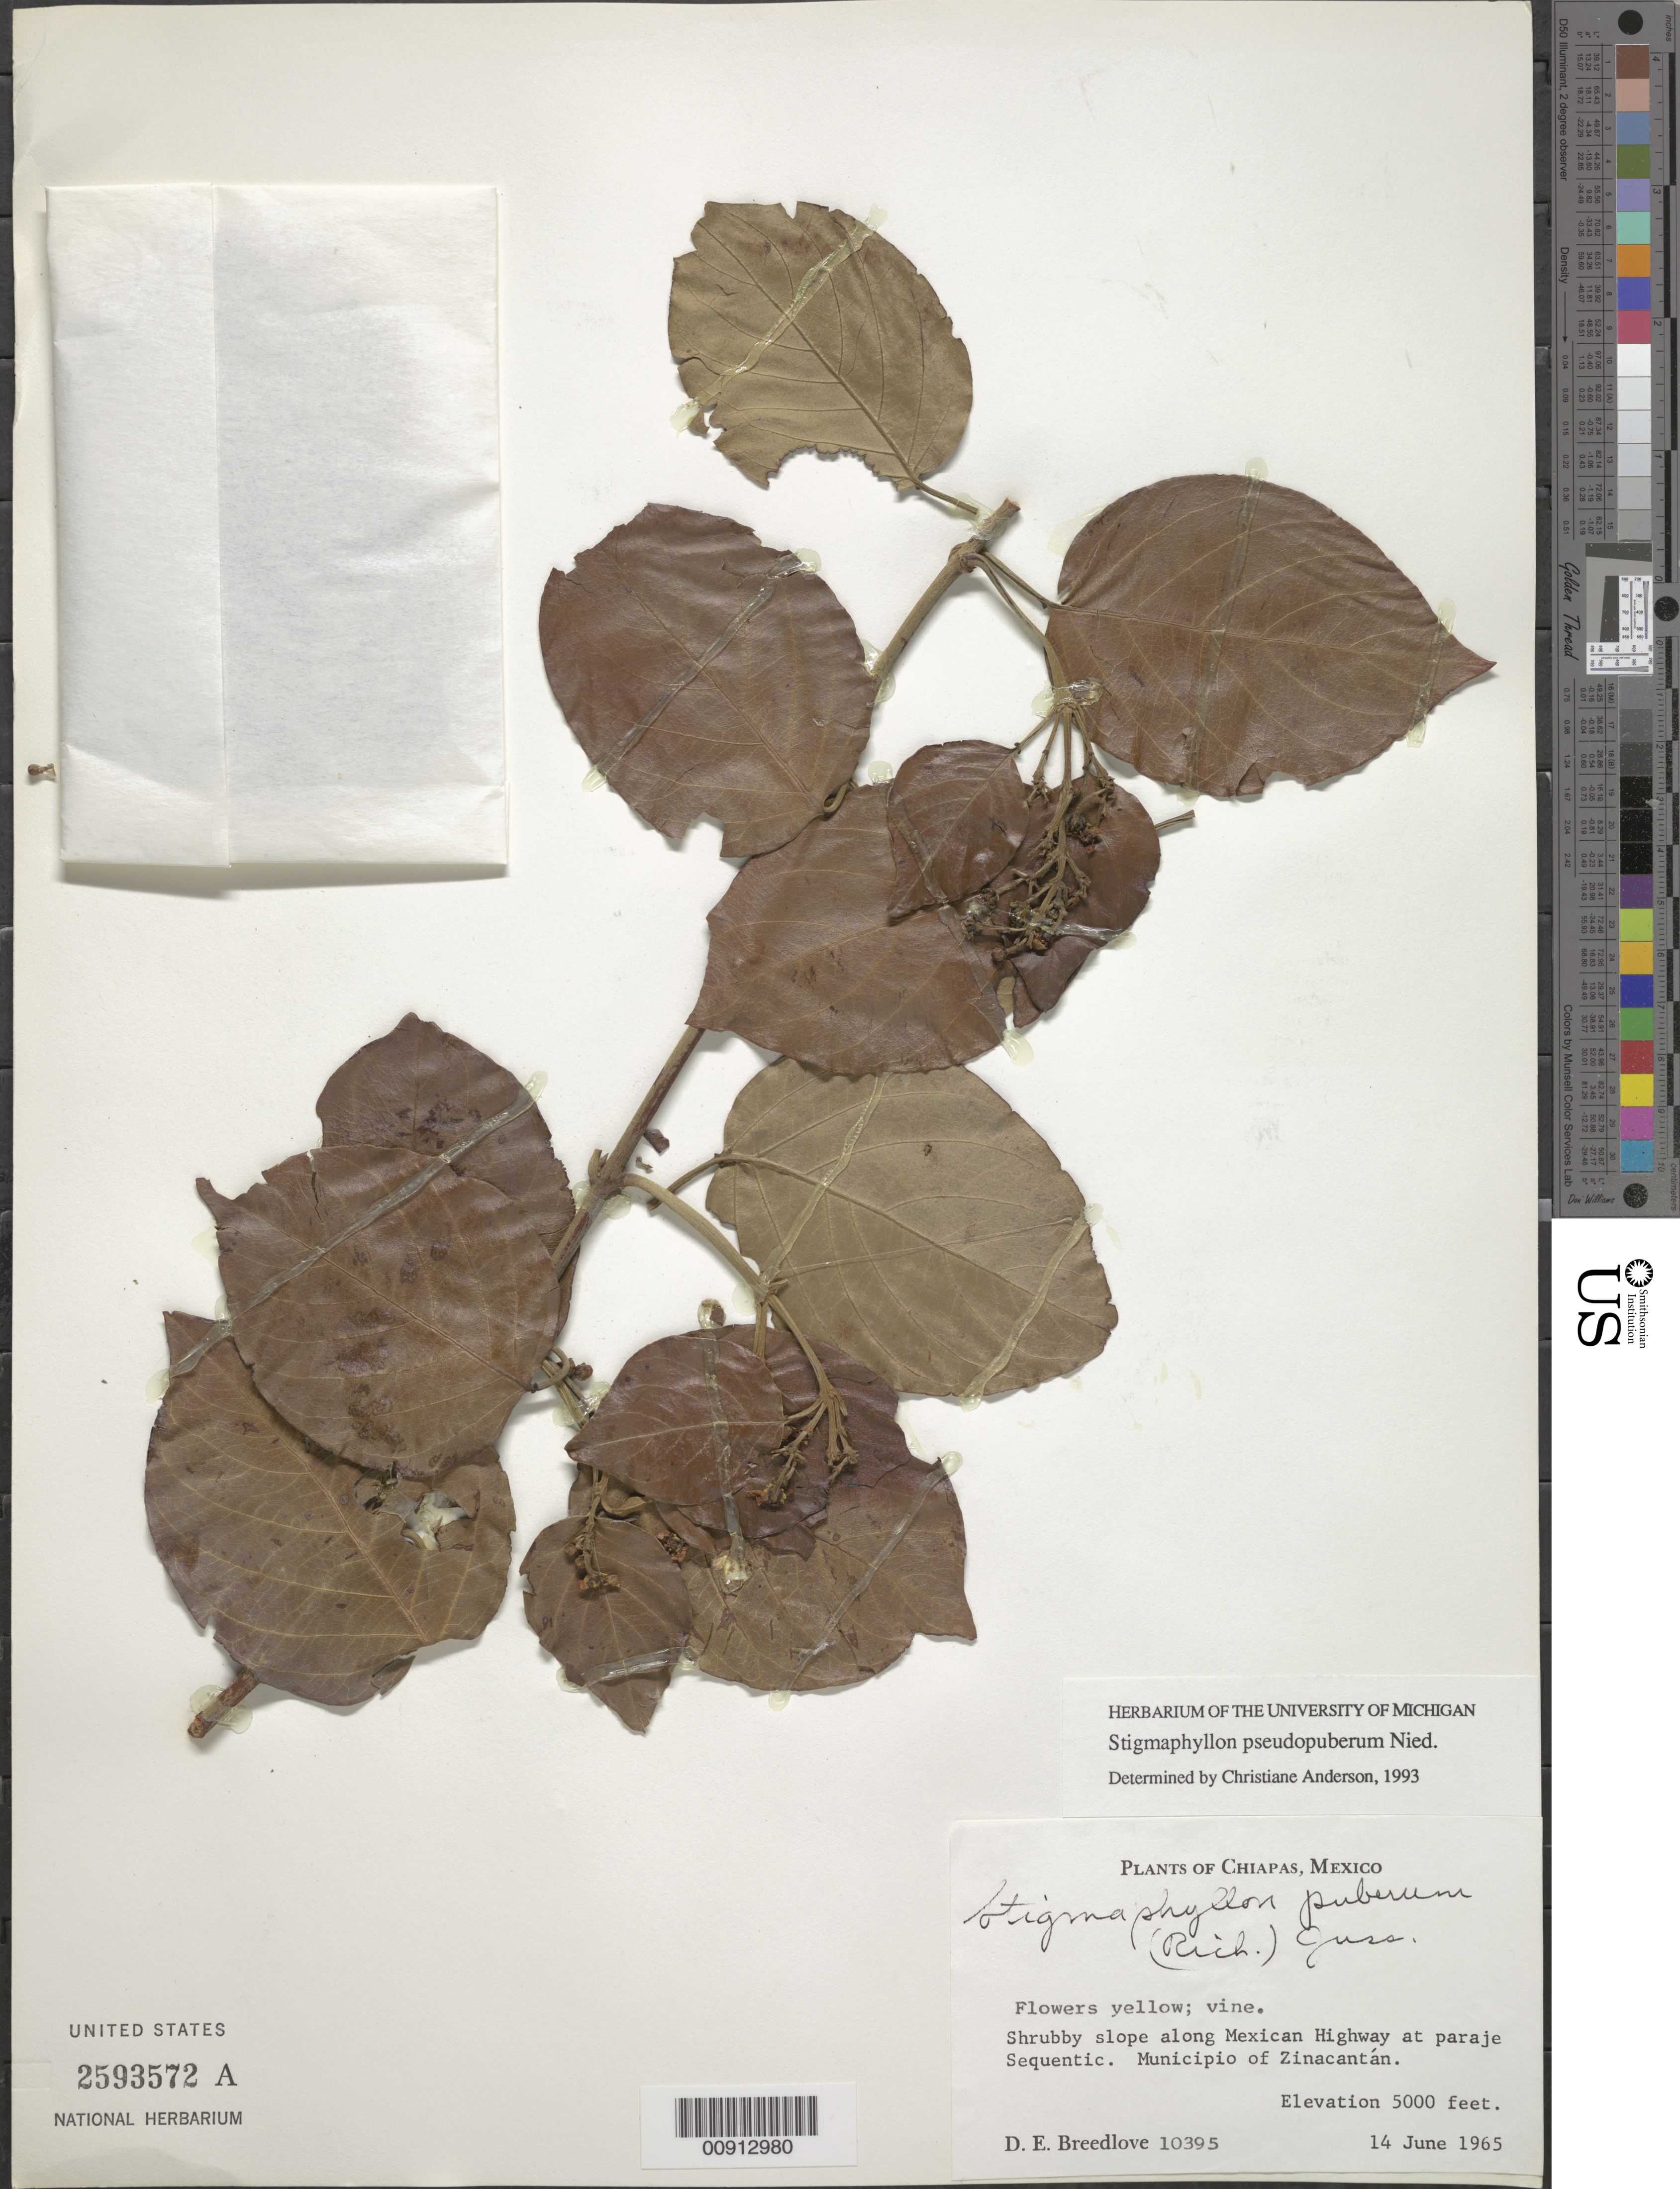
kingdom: Plantae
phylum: Tracheophyta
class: Magnoliopsida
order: Malpighiales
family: Malpighiaceae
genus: Stigmaphyllon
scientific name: Stigmaphyllon pseudopuberum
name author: Nied.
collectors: D. E. Breedlove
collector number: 10395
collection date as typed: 14 Jun 1965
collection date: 1965-06-14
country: Mexico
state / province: Chiapas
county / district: Zinacantán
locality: Along Mexican Highway at paraje Sequentic. Municipio of Zinacantán, Chiapas.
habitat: Shrubby slope.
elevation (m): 1524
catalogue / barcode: US 2593572A